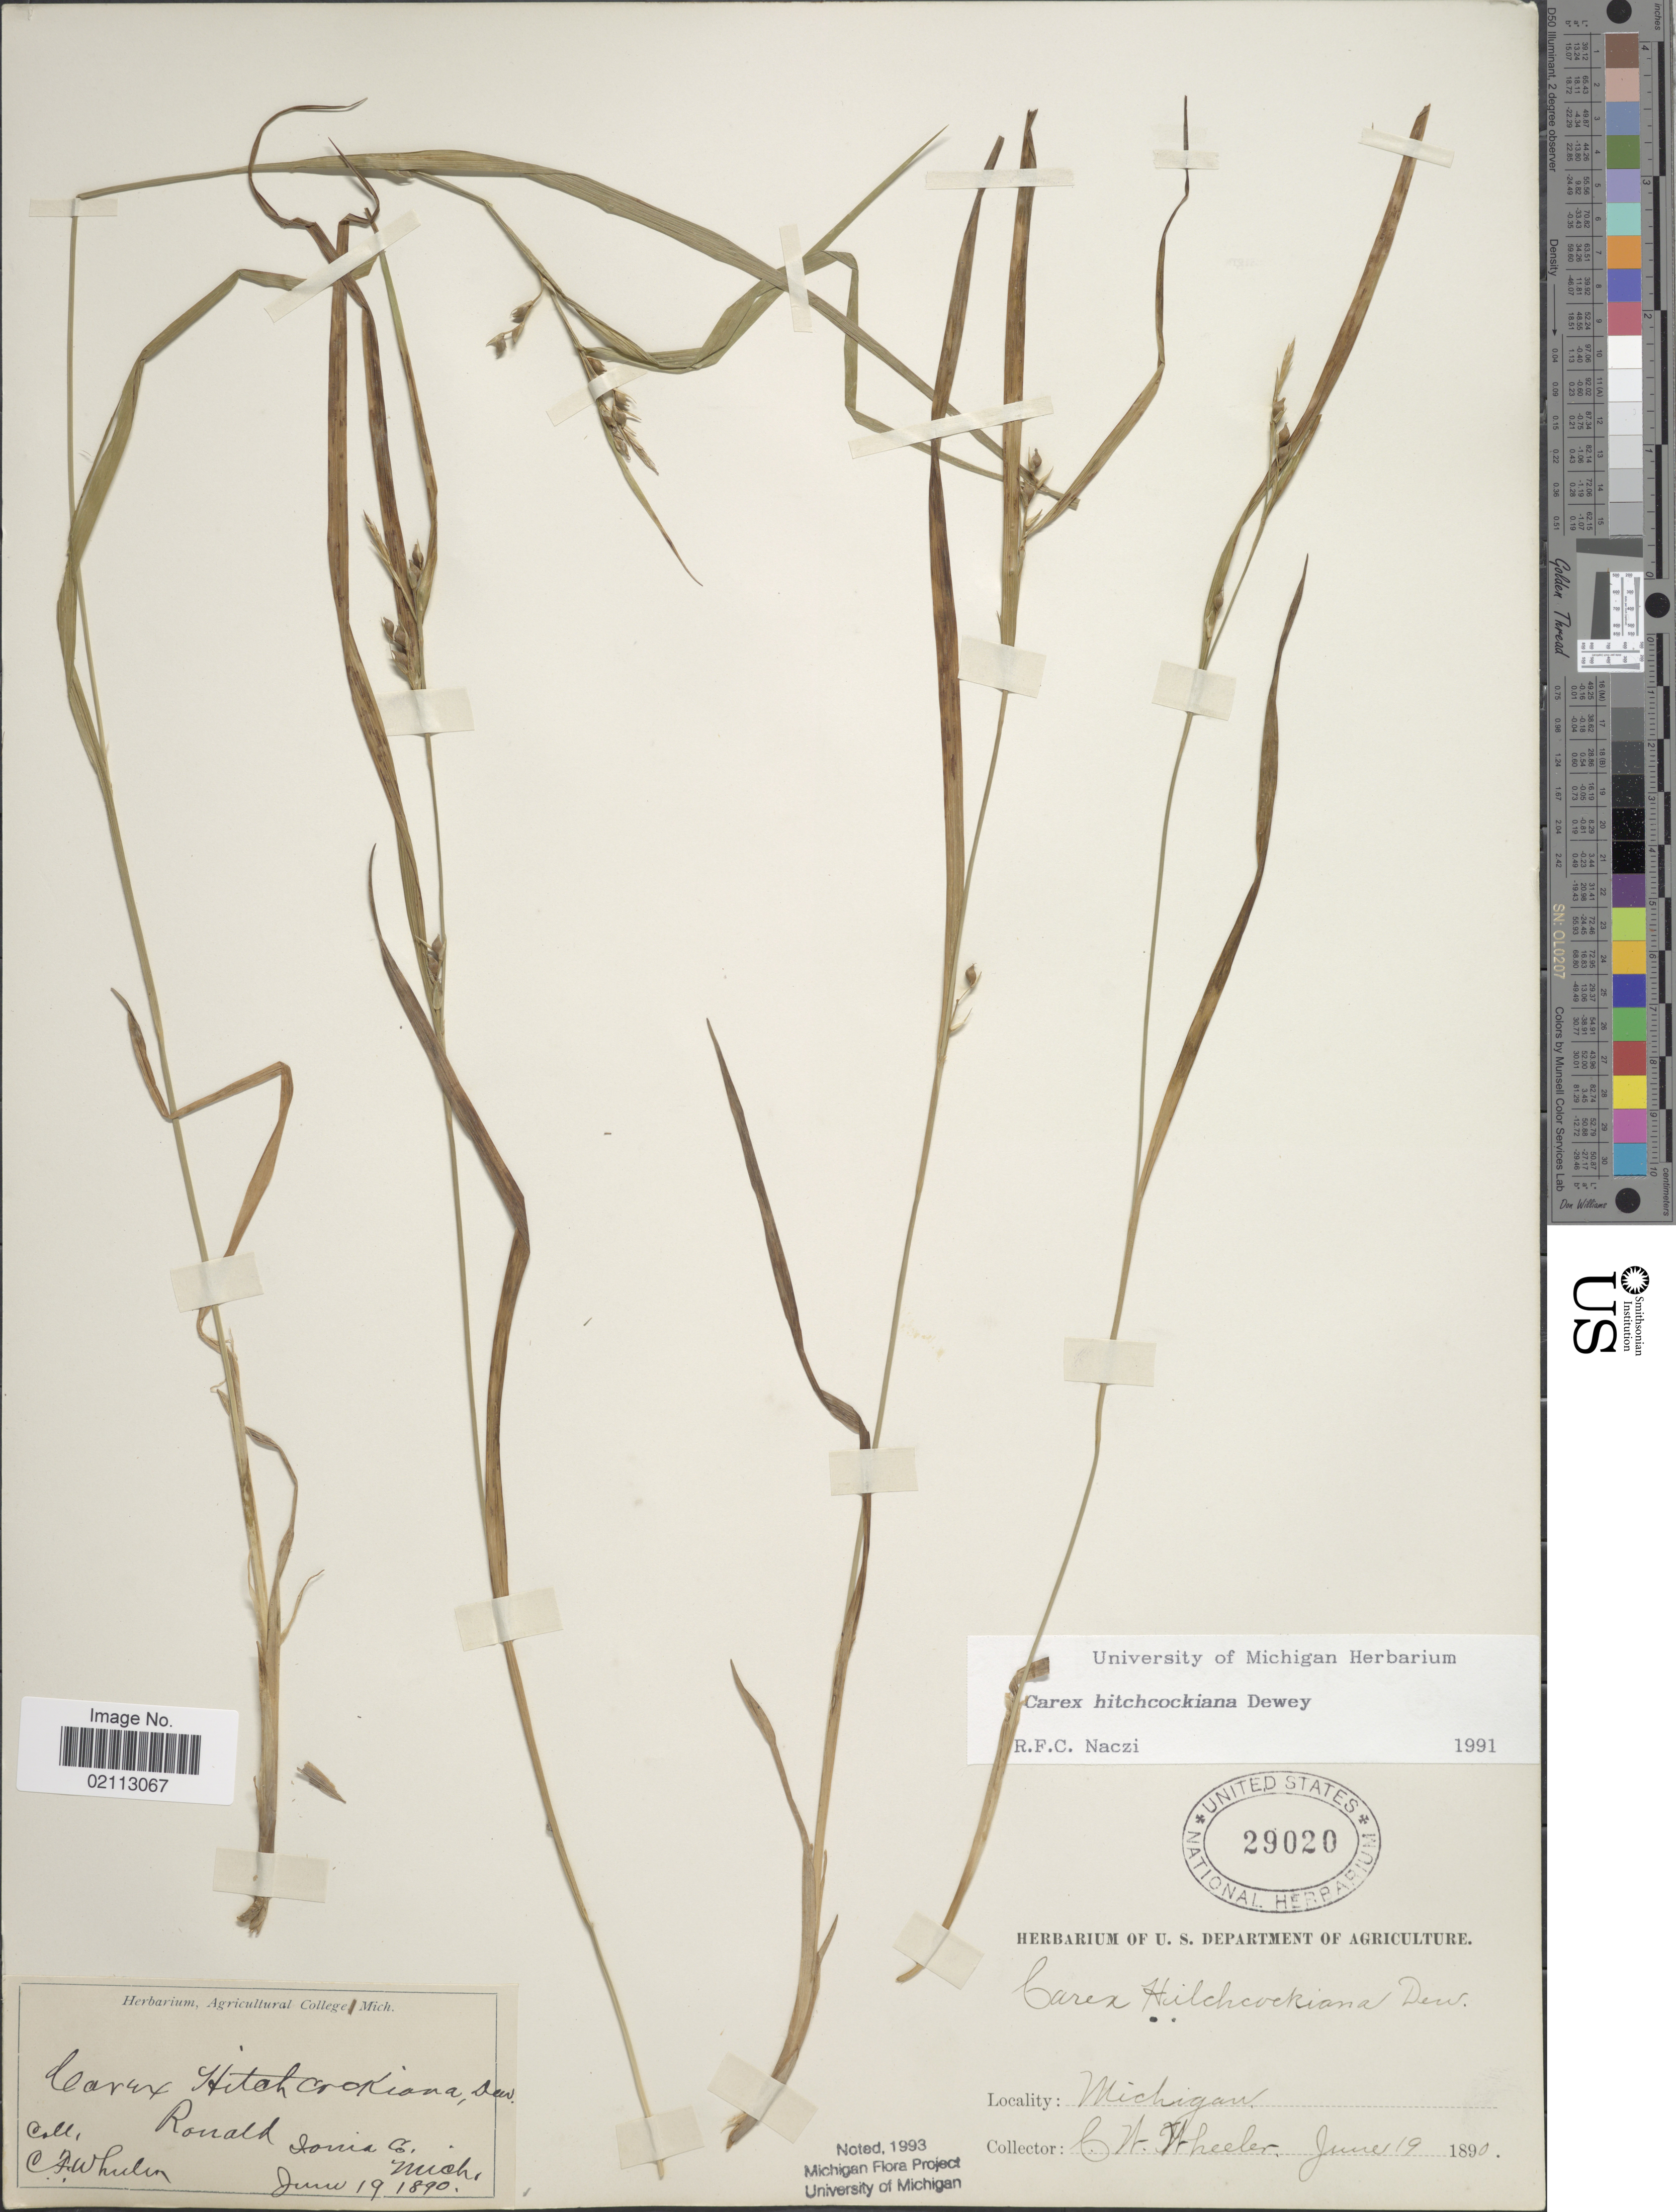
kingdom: Plantae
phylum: Tracheophyta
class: Liliopsida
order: Poales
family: Cyperaceae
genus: Carex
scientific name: Carex hitchcockiana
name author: Dewey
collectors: C. Wheeler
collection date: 1890-06-19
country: United States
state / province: Michigan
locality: Ronald, Ionia Co.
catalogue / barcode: US 29020